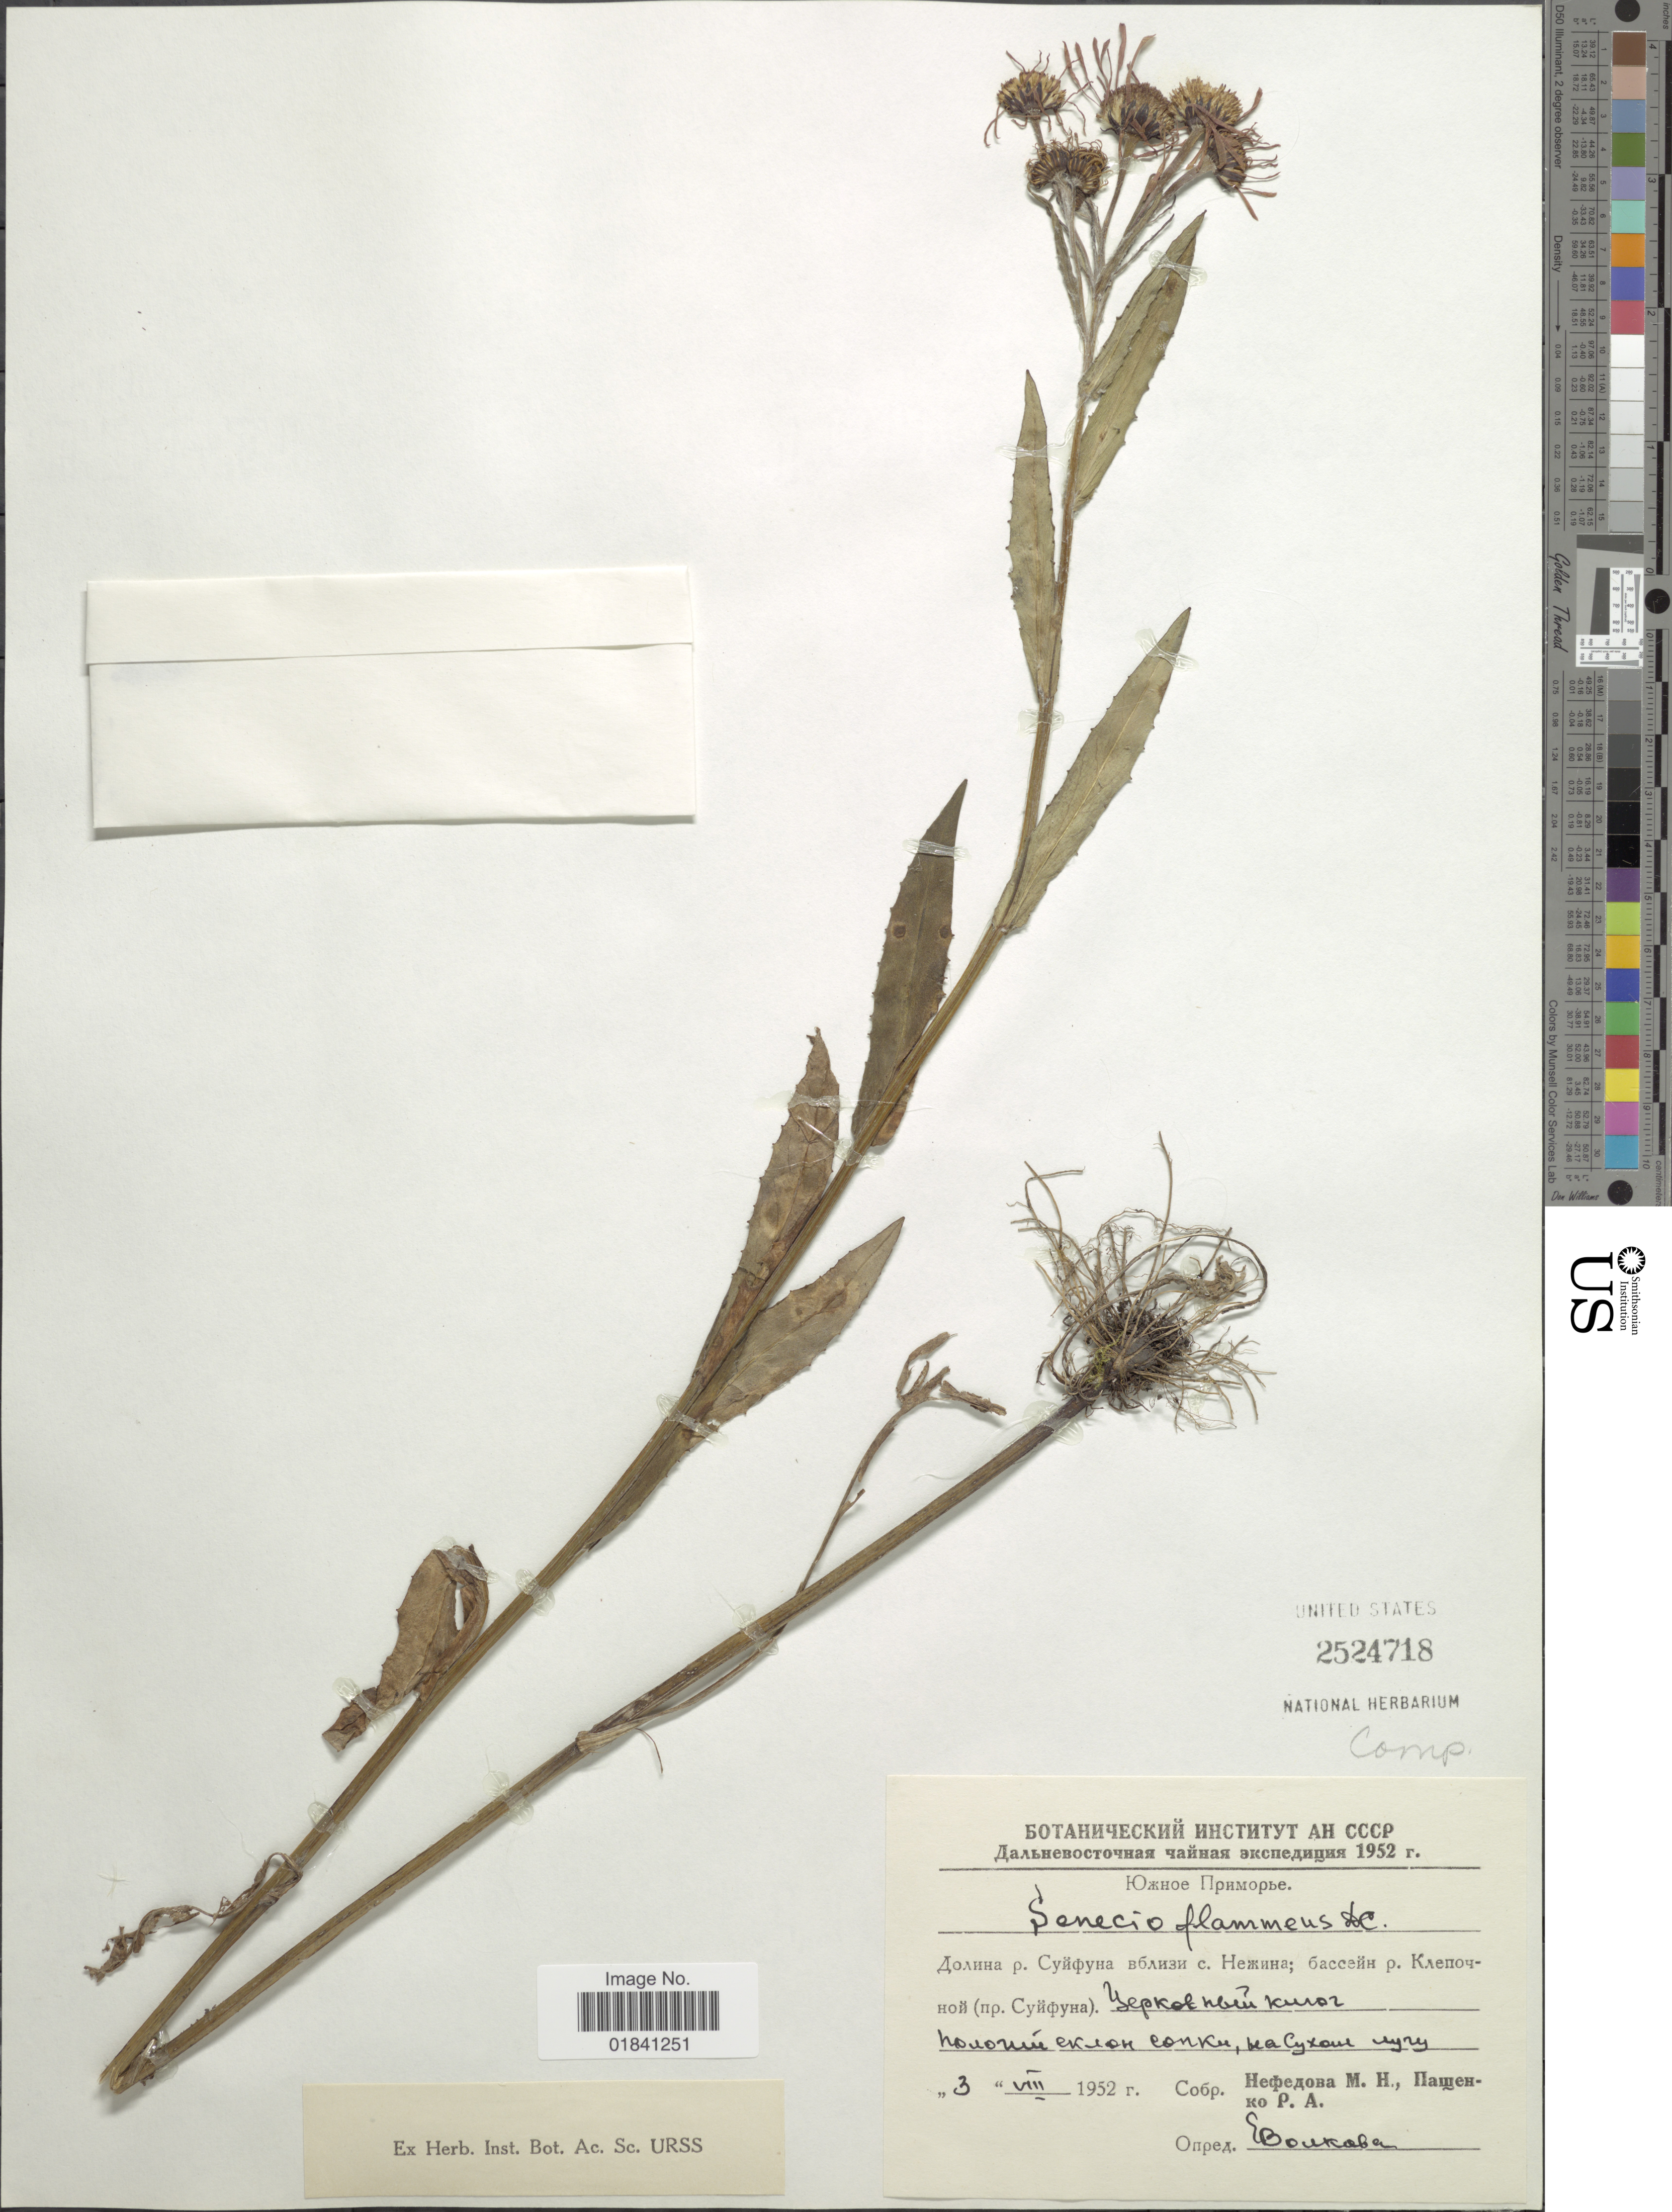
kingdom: Plantae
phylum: Tracheophyta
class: Magnoliopsida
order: Asterales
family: Asteraceae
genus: Senecio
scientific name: Senecio flammeus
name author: Turcz. ex A. DC.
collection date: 1952-08-03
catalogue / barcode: US 2524718